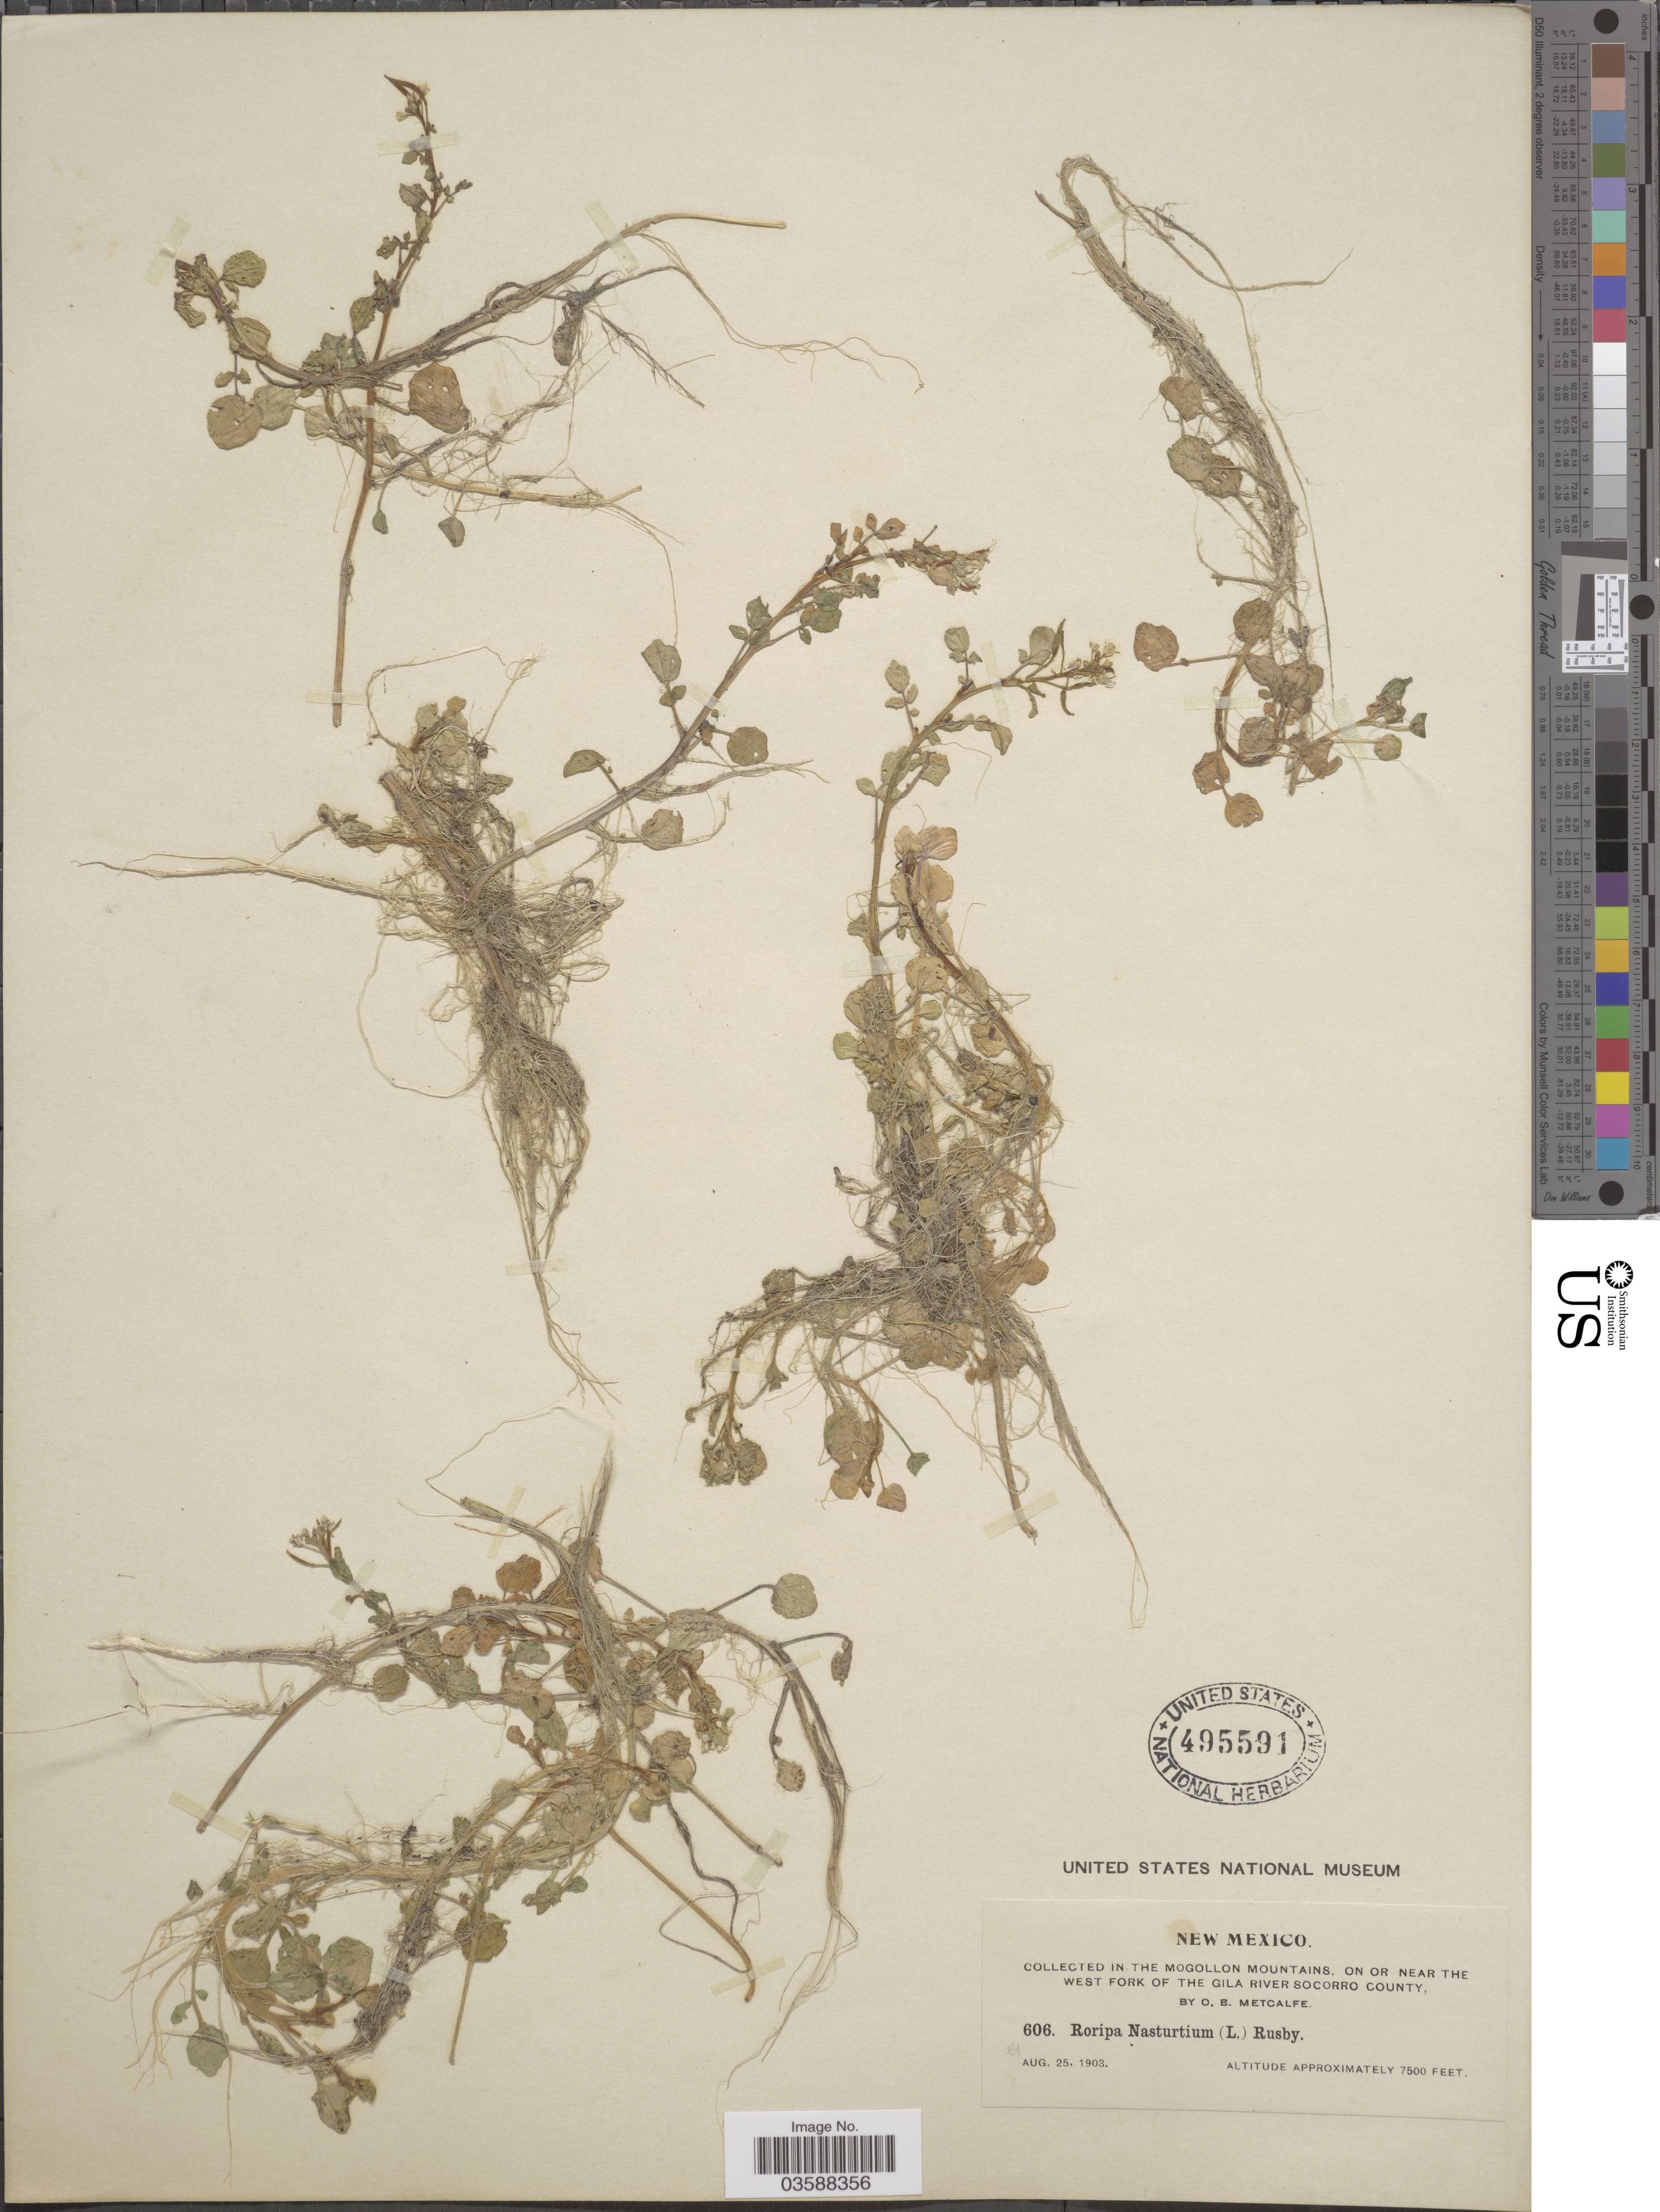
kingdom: Plantae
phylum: Tracheophyta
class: Magnoliopsida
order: Brassicales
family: Brassicaceae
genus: Nasturtium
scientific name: Nasturtium officinale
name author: R. Br.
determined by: Strong, M. T., (US), Smithsonian Institution - National Museum of Natural History (UNITED STATES)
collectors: O. B. Metcalfe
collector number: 606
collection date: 1903-08-25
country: United States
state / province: New Mexico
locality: The Mogollon Mountains, on or near the West Fork of Gila River Socorro county.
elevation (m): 2286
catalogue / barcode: US 495591